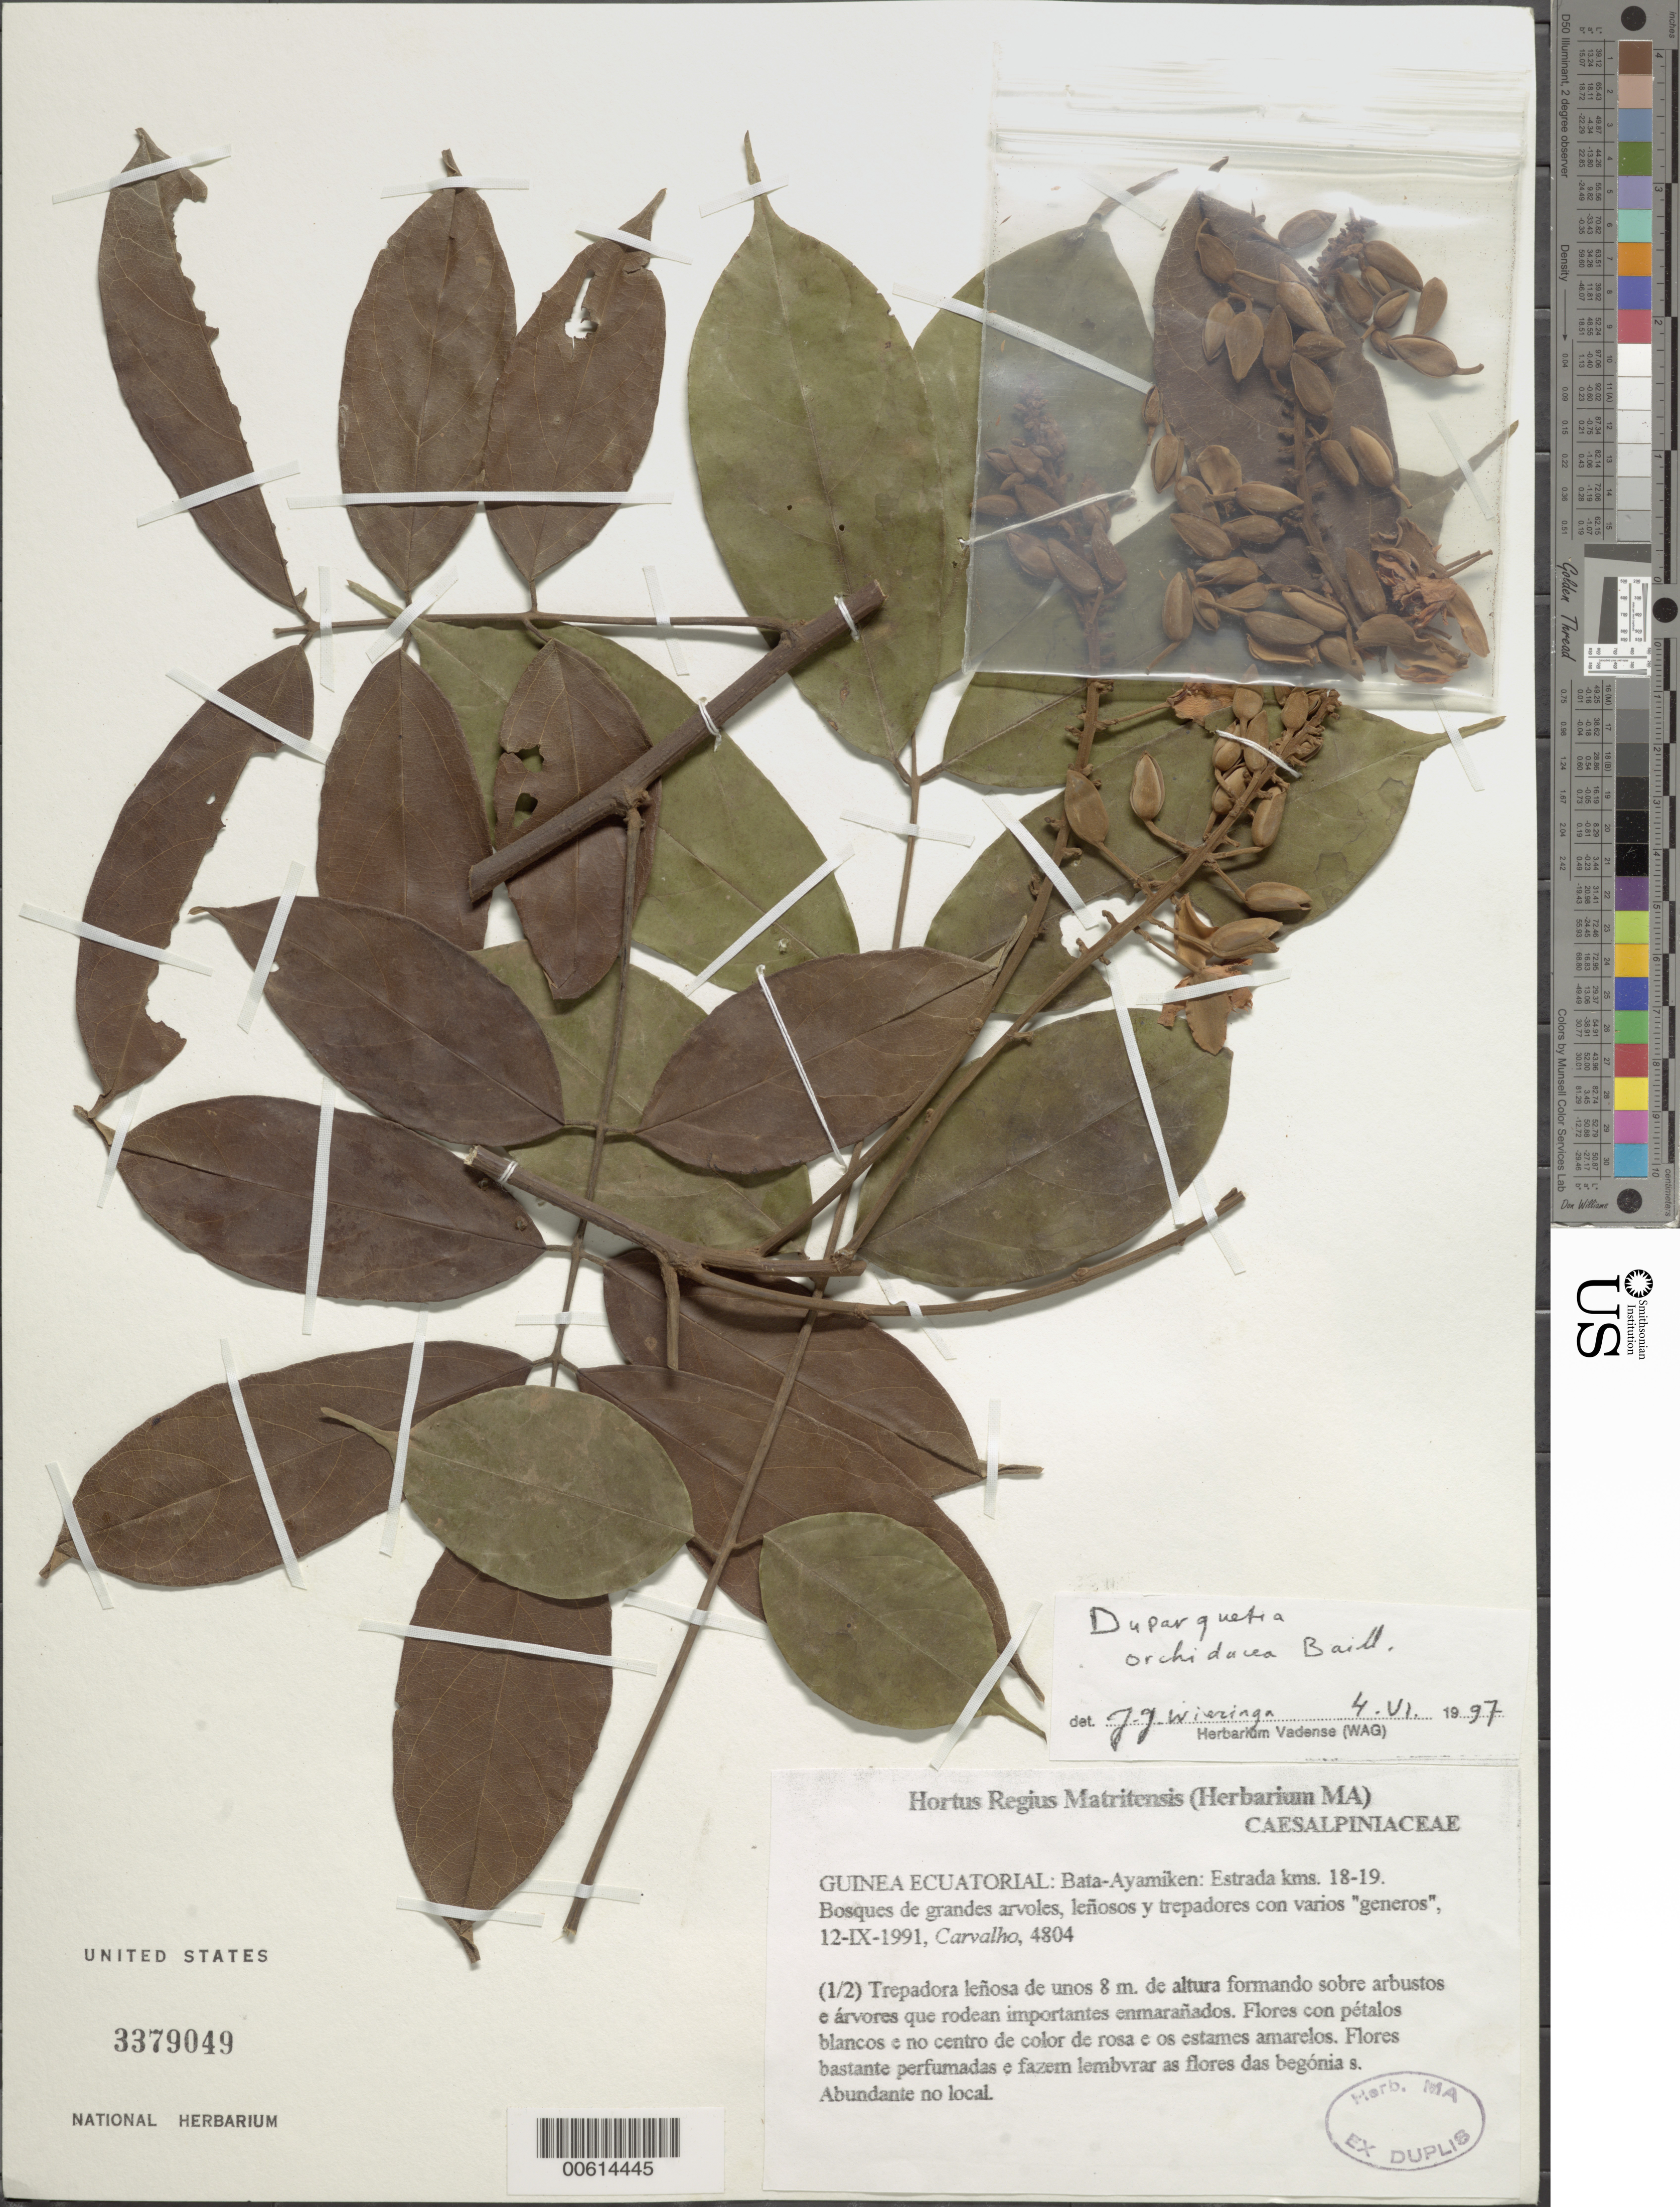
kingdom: Plantae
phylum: Tracheophyta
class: Magnoliopsida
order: Fabales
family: Fabaceae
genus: Duparquetia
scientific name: Duparquetia orchidacea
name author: Baill.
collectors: Carvalho, --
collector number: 4804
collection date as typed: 12 Sep 1991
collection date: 1991-09-12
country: Equatorial Guinea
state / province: Litoral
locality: Bata-Ayamiken. [former Province of Río Muni (Mbini).]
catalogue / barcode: US 3379049